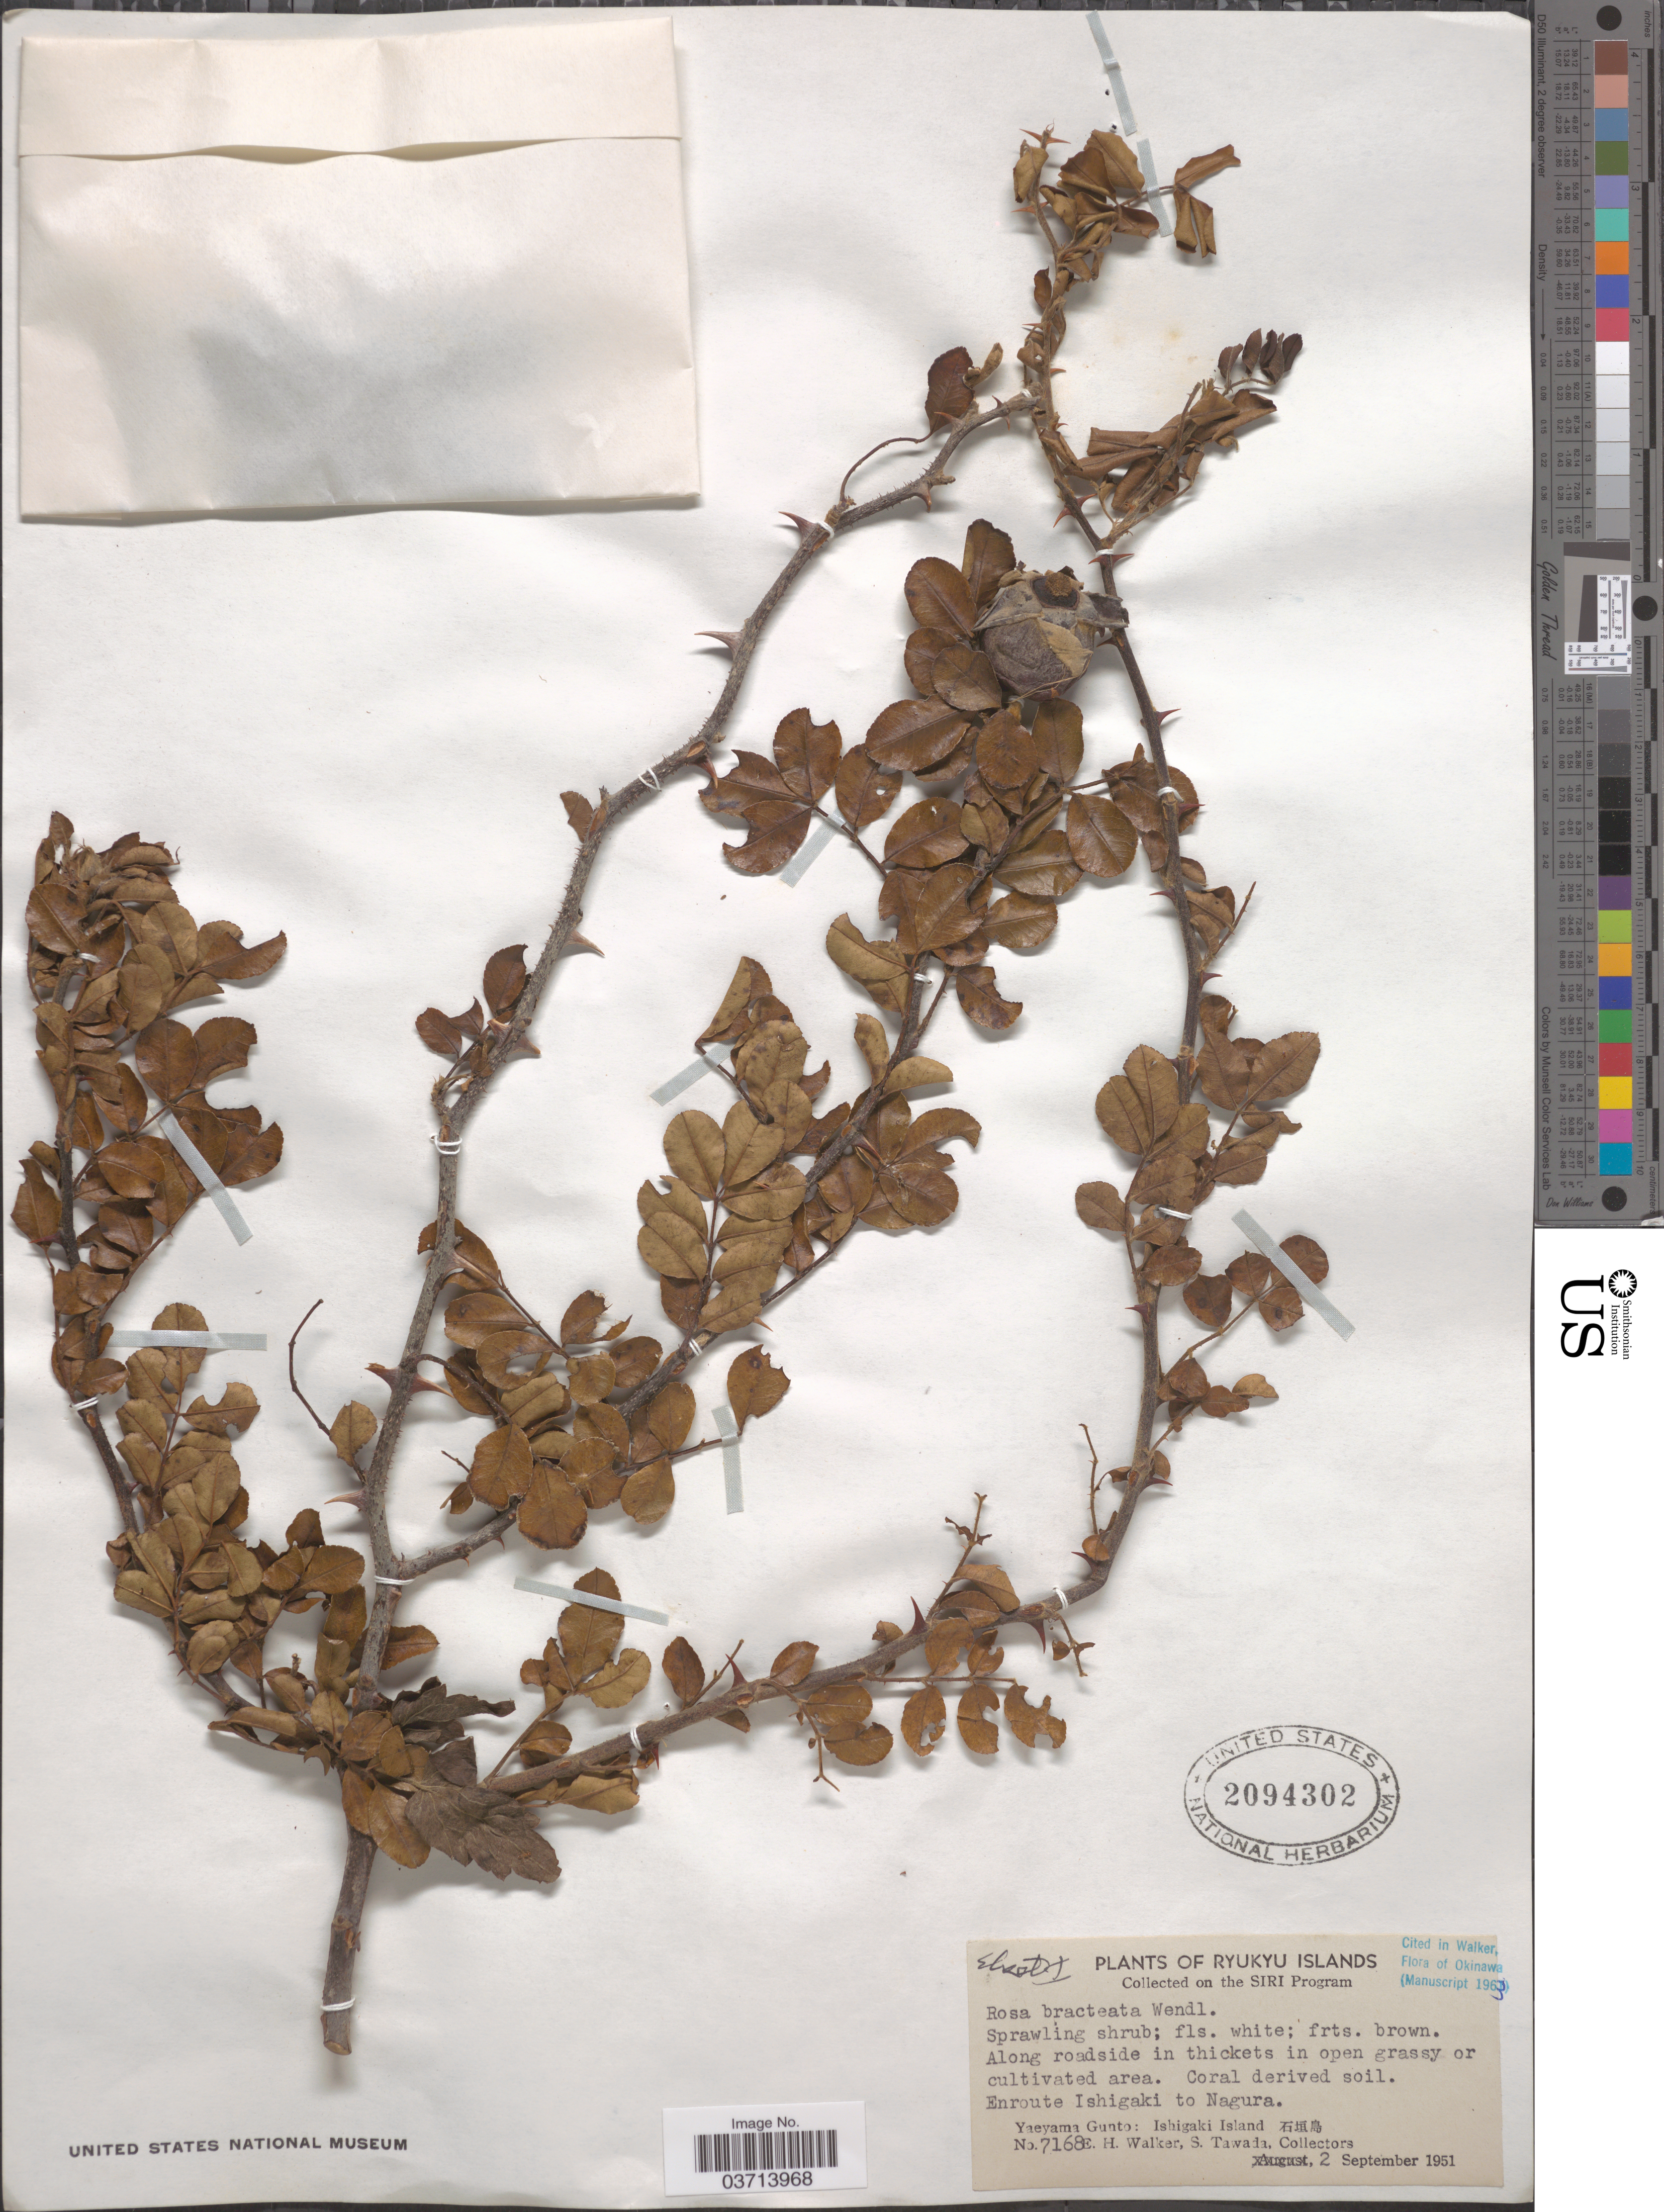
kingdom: Plantae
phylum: Tracheophyta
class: Magnoliopsida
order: Rosales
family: Rosaceae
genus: Rosa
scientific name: Rosa bracteata var. typica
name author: Lindl.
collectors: E. H. Walker & S. Tawada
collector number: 7168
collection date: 1951-09-02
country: Japan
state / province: Okinawa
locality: Ryukyu Islands. Enroute Ishigaki to Nagura. Yaeyama Gunto: Ishigaki Island X.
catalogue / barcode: US 2094302